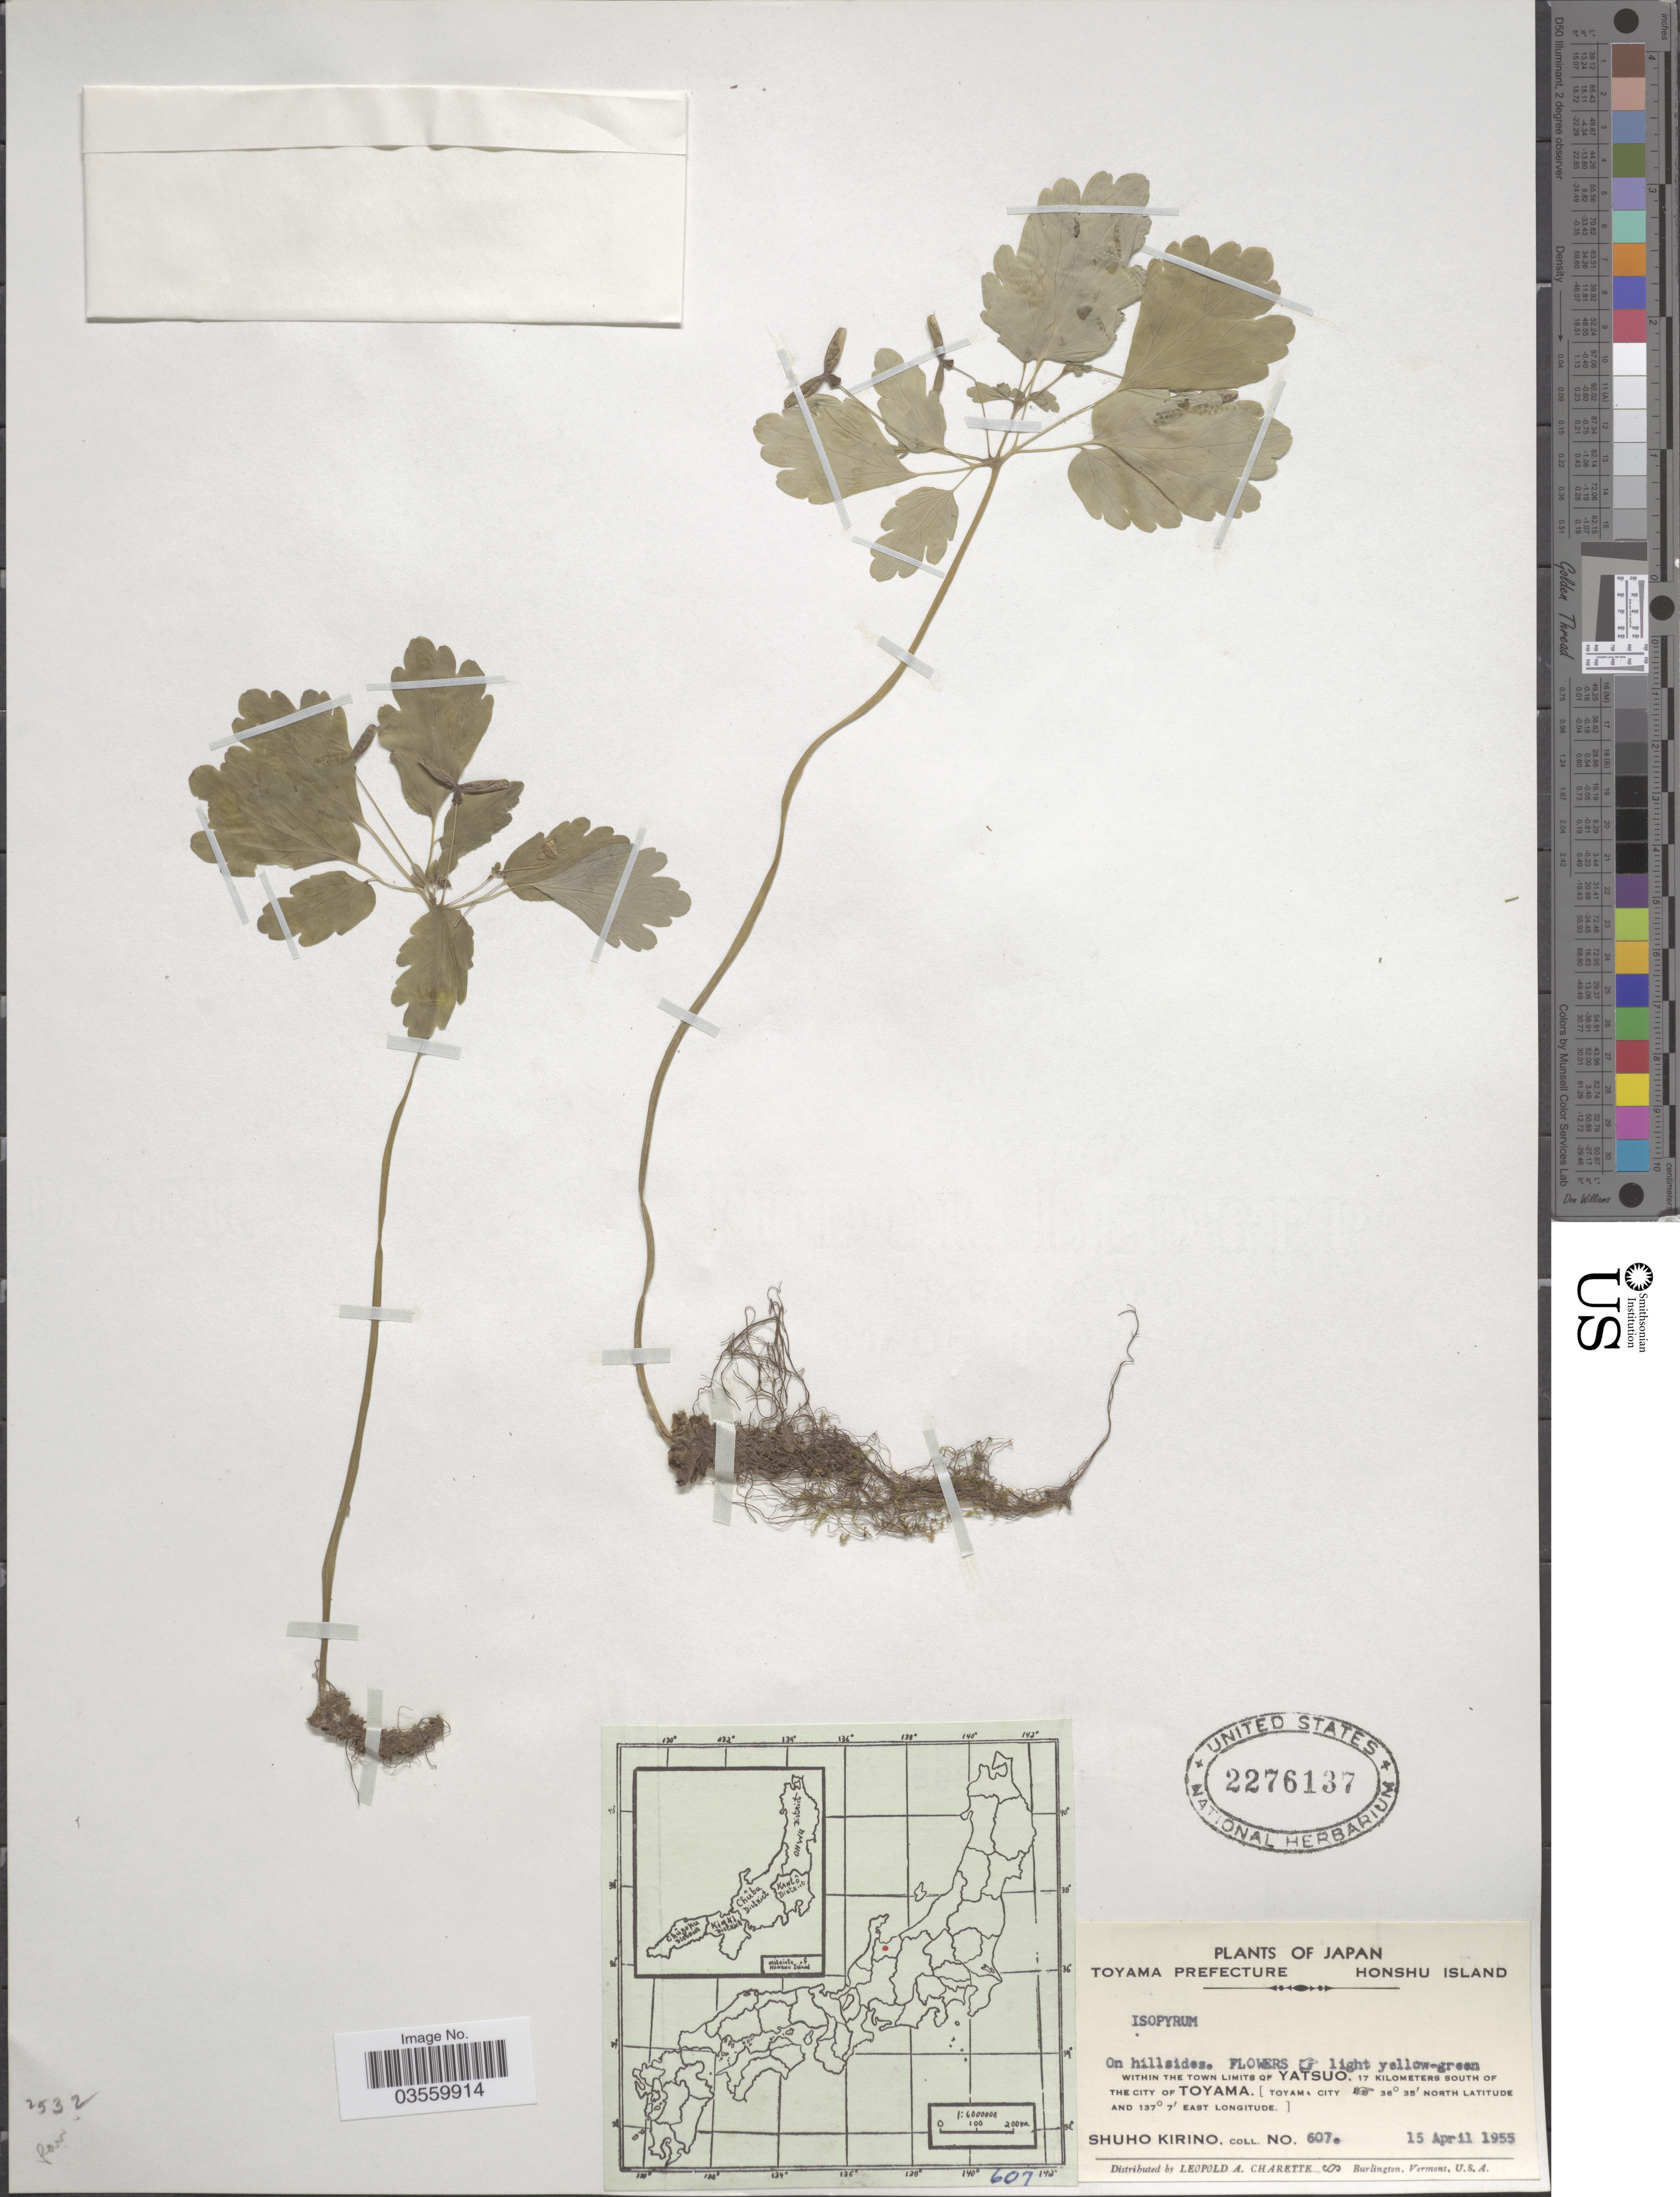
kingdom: Plantae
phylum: Tracheophyta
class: Magnoliopsida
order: Ranunculales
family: Ranunculaceae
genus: Isopyrum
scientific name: Isopyrum sp.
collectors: S. Kirino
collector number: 607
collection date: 1955-04-15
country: Japan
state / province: Toyama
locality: Toyama Prefecture. Honshu Island. On hillsides. Within the town limits of Yatsuo, 17 kilometers south of the city of Toyama. [Toyama City].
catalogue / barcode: US 2276137